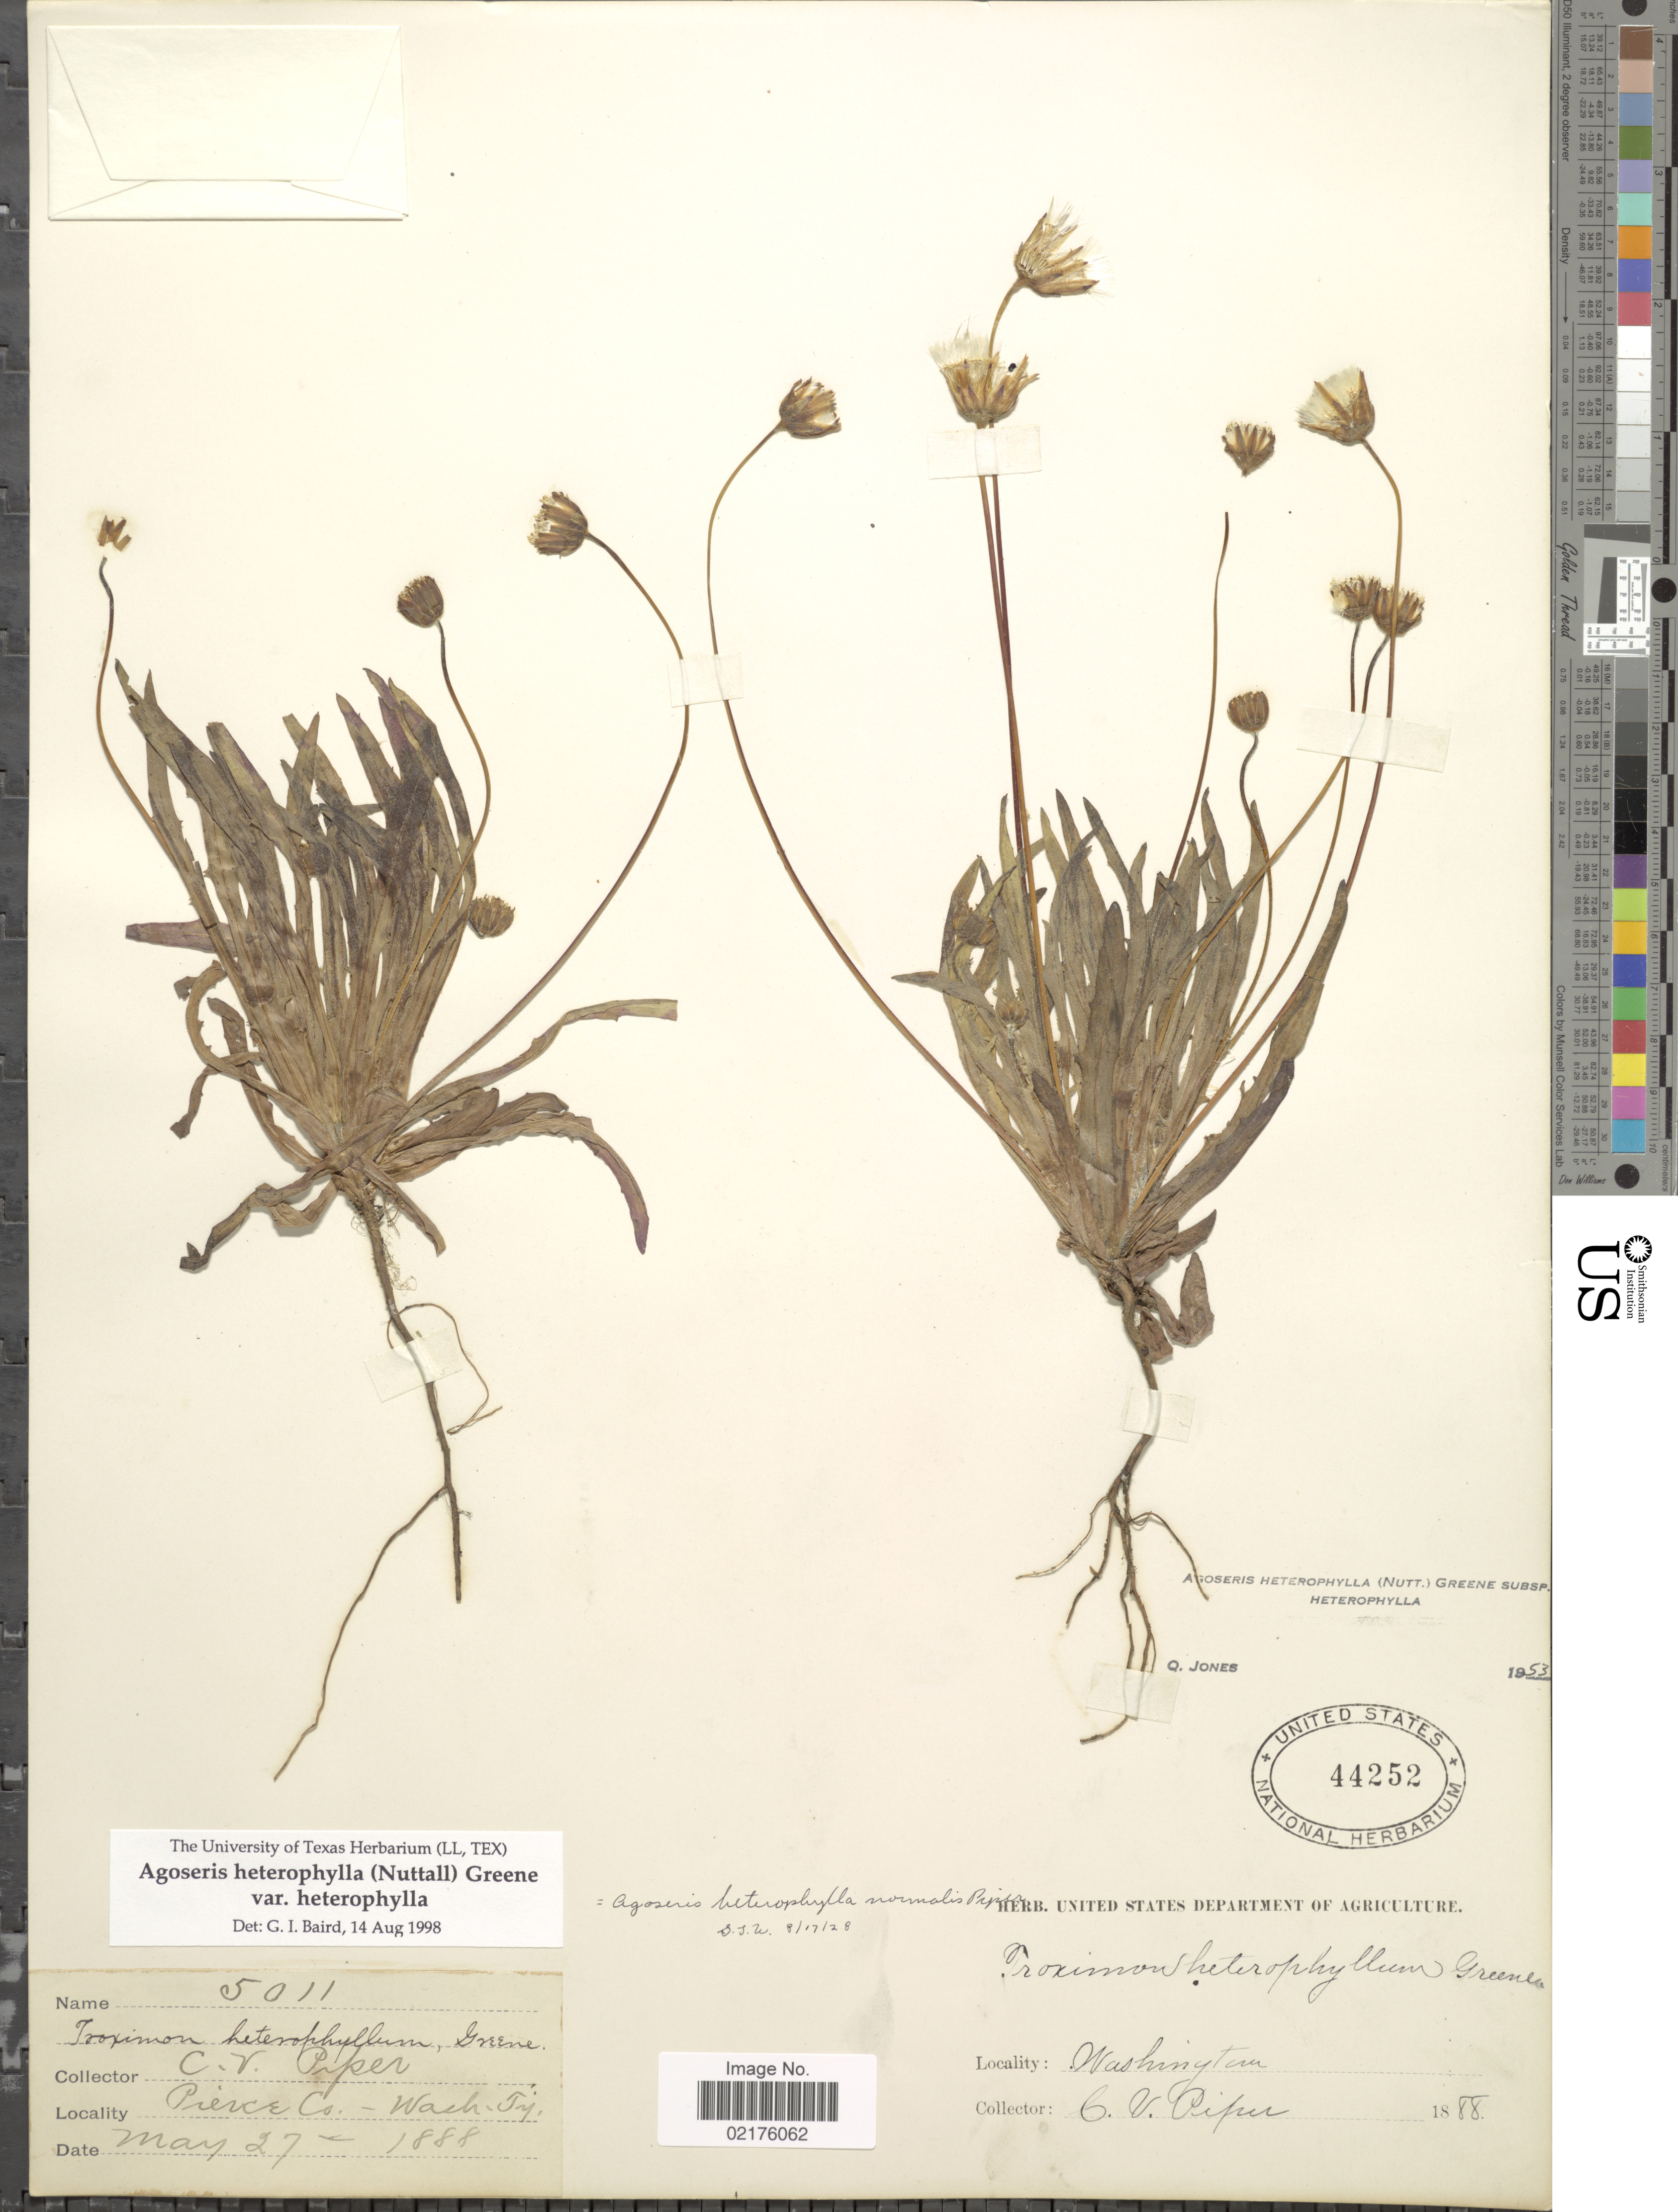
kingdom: Plantae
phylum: Tracheophyta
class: Magnoliopsida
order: Asterales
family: Asteraceae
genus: Agoseris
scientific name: Agoseris heterophylla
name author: (Nutt.) Greene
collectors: C. V. Piper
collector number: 5011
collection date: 1888-05-27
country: United States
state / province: Washington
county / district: Pierce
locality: Pierre Co., Wash Ty.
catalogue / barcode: US 44252